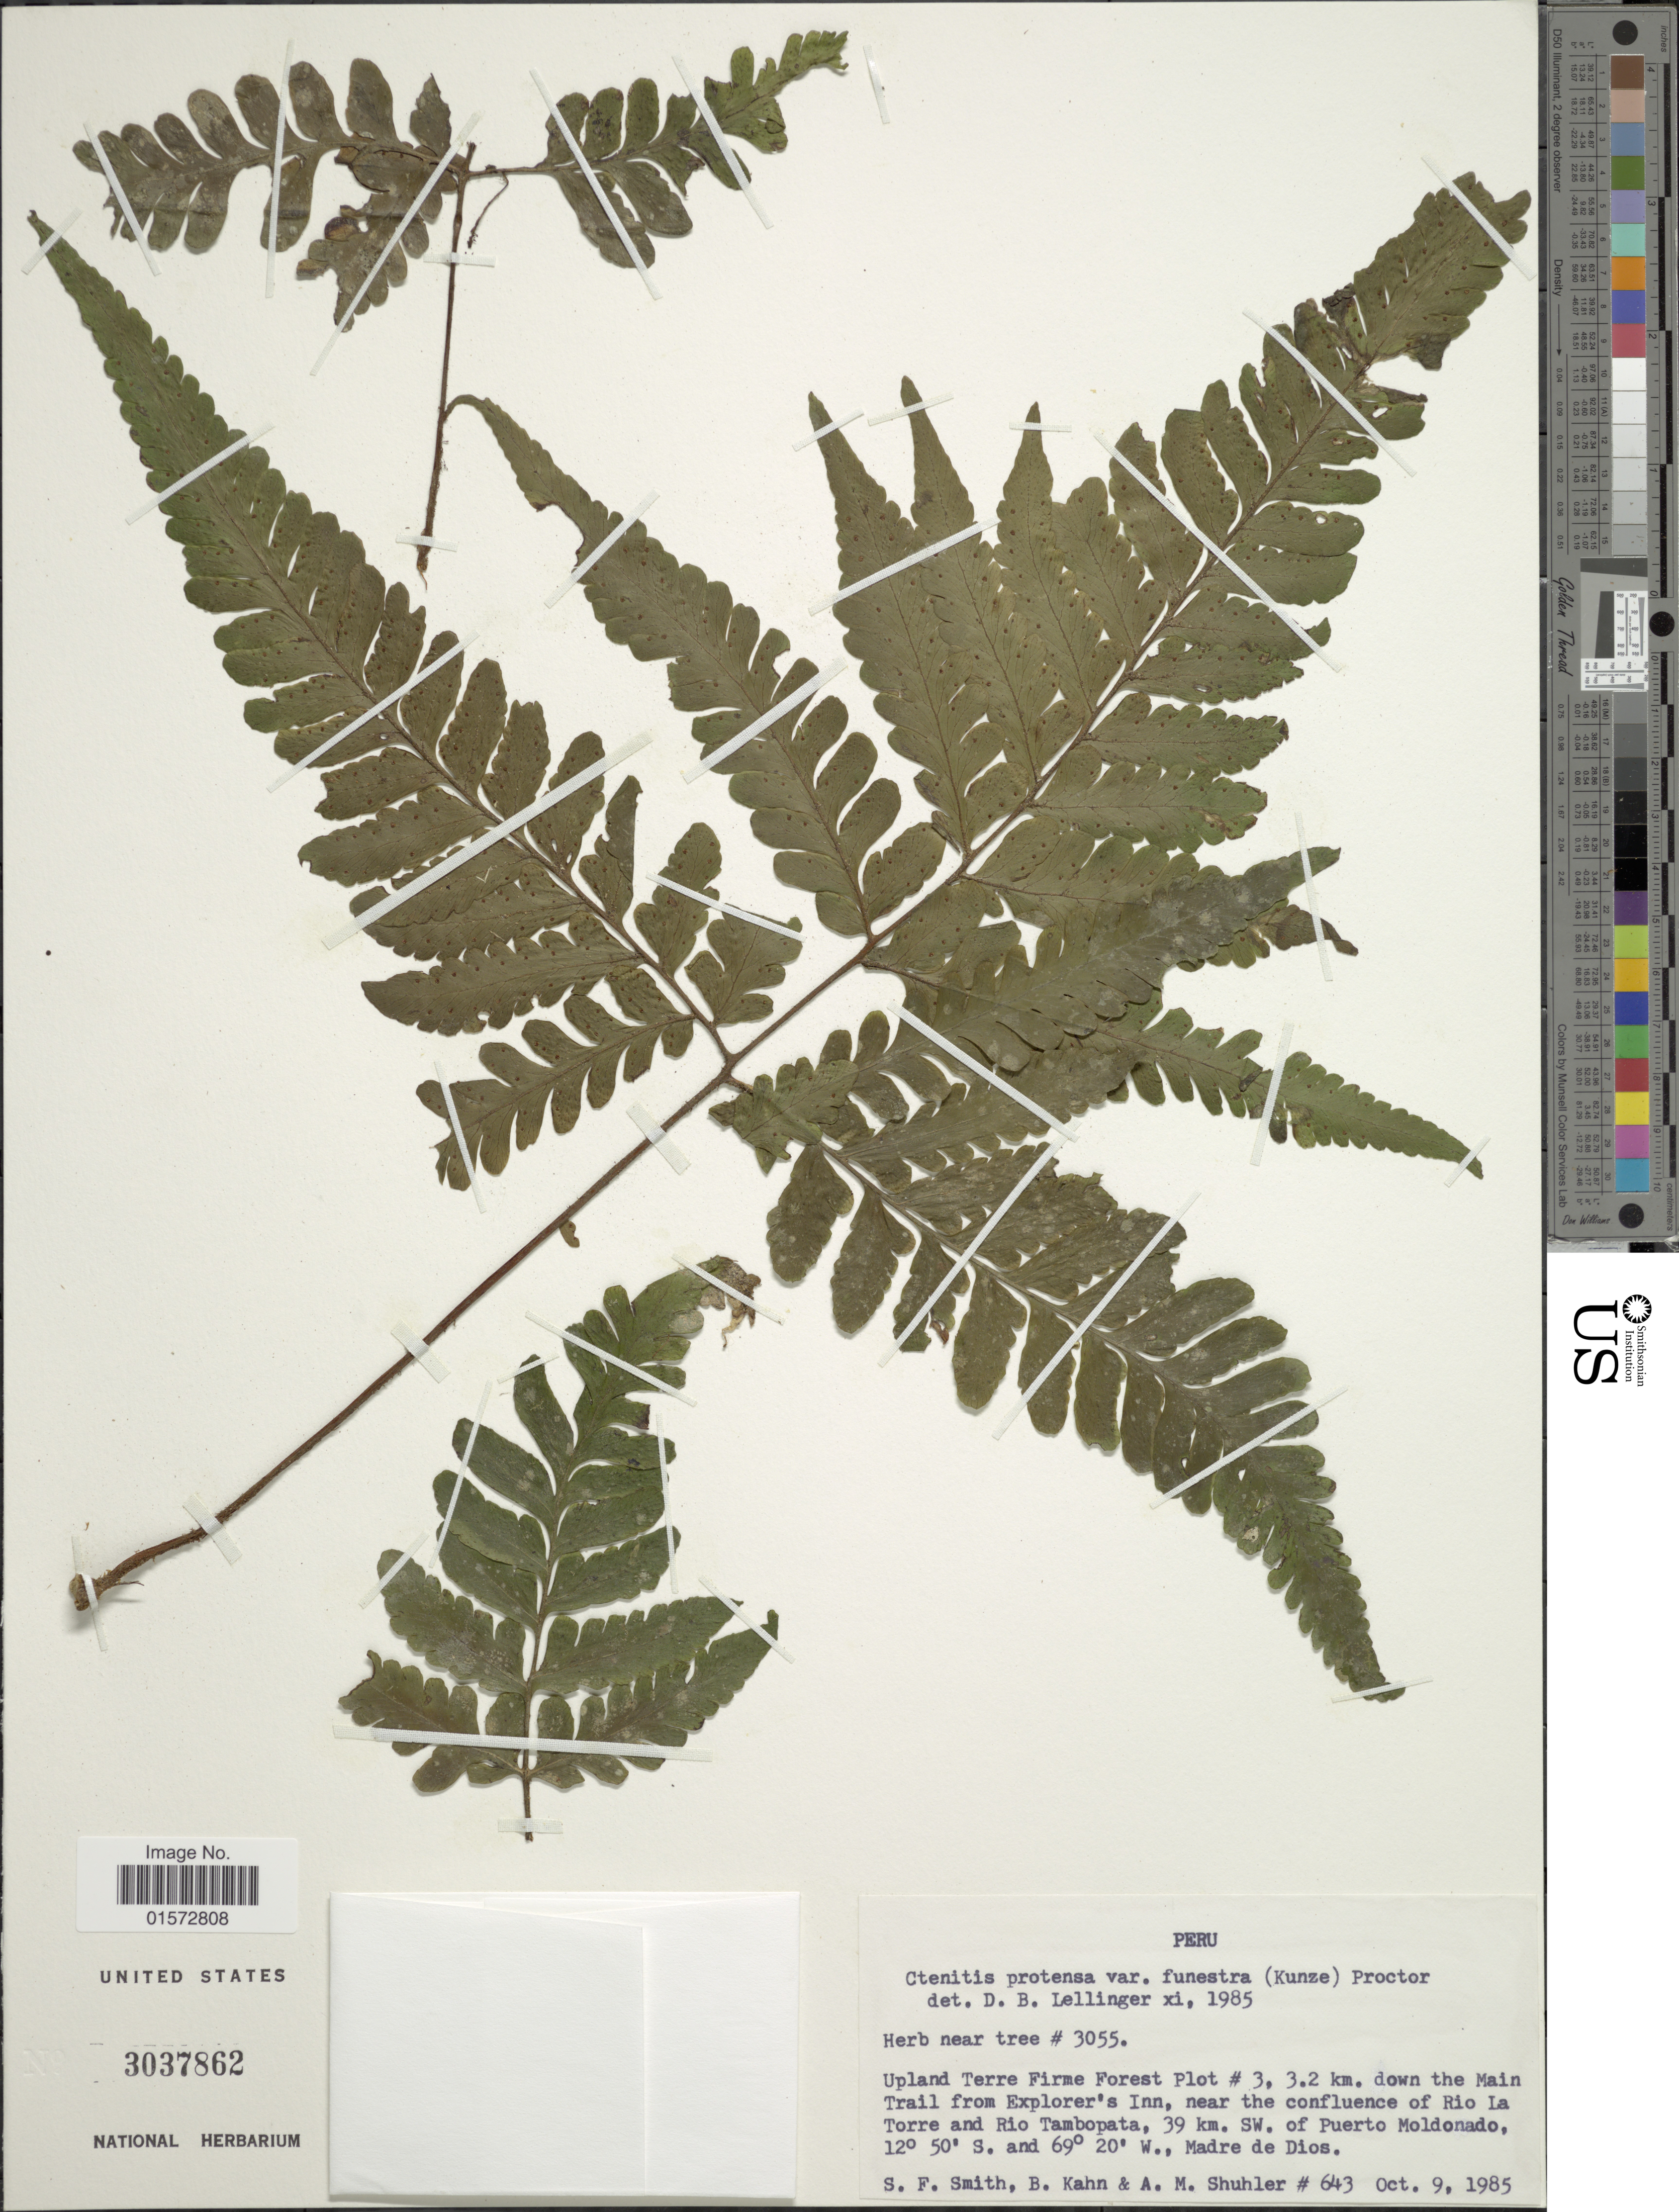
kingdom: Plantae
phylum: Tracheophyta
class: Polypodiopsida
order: Polypodiales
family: Tectariaceae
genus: Triplophyllum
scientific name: Triplophyllum funestum var. funestum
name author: (Kunze) Holttum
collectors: S.F. Smith, B. Kahn & A. Shuhler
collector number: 643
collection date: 1985-10-09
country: Peru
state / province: Madre de Dios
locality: Upland Terre Firme Forest Plot # 3, 3.2 km. down the Main Trail from Explorer's Inn, near the confluence of Rio La Torre and Rio Tambopata, 39 km. SW. of Puerto Moldonado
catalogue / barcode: US 3037862